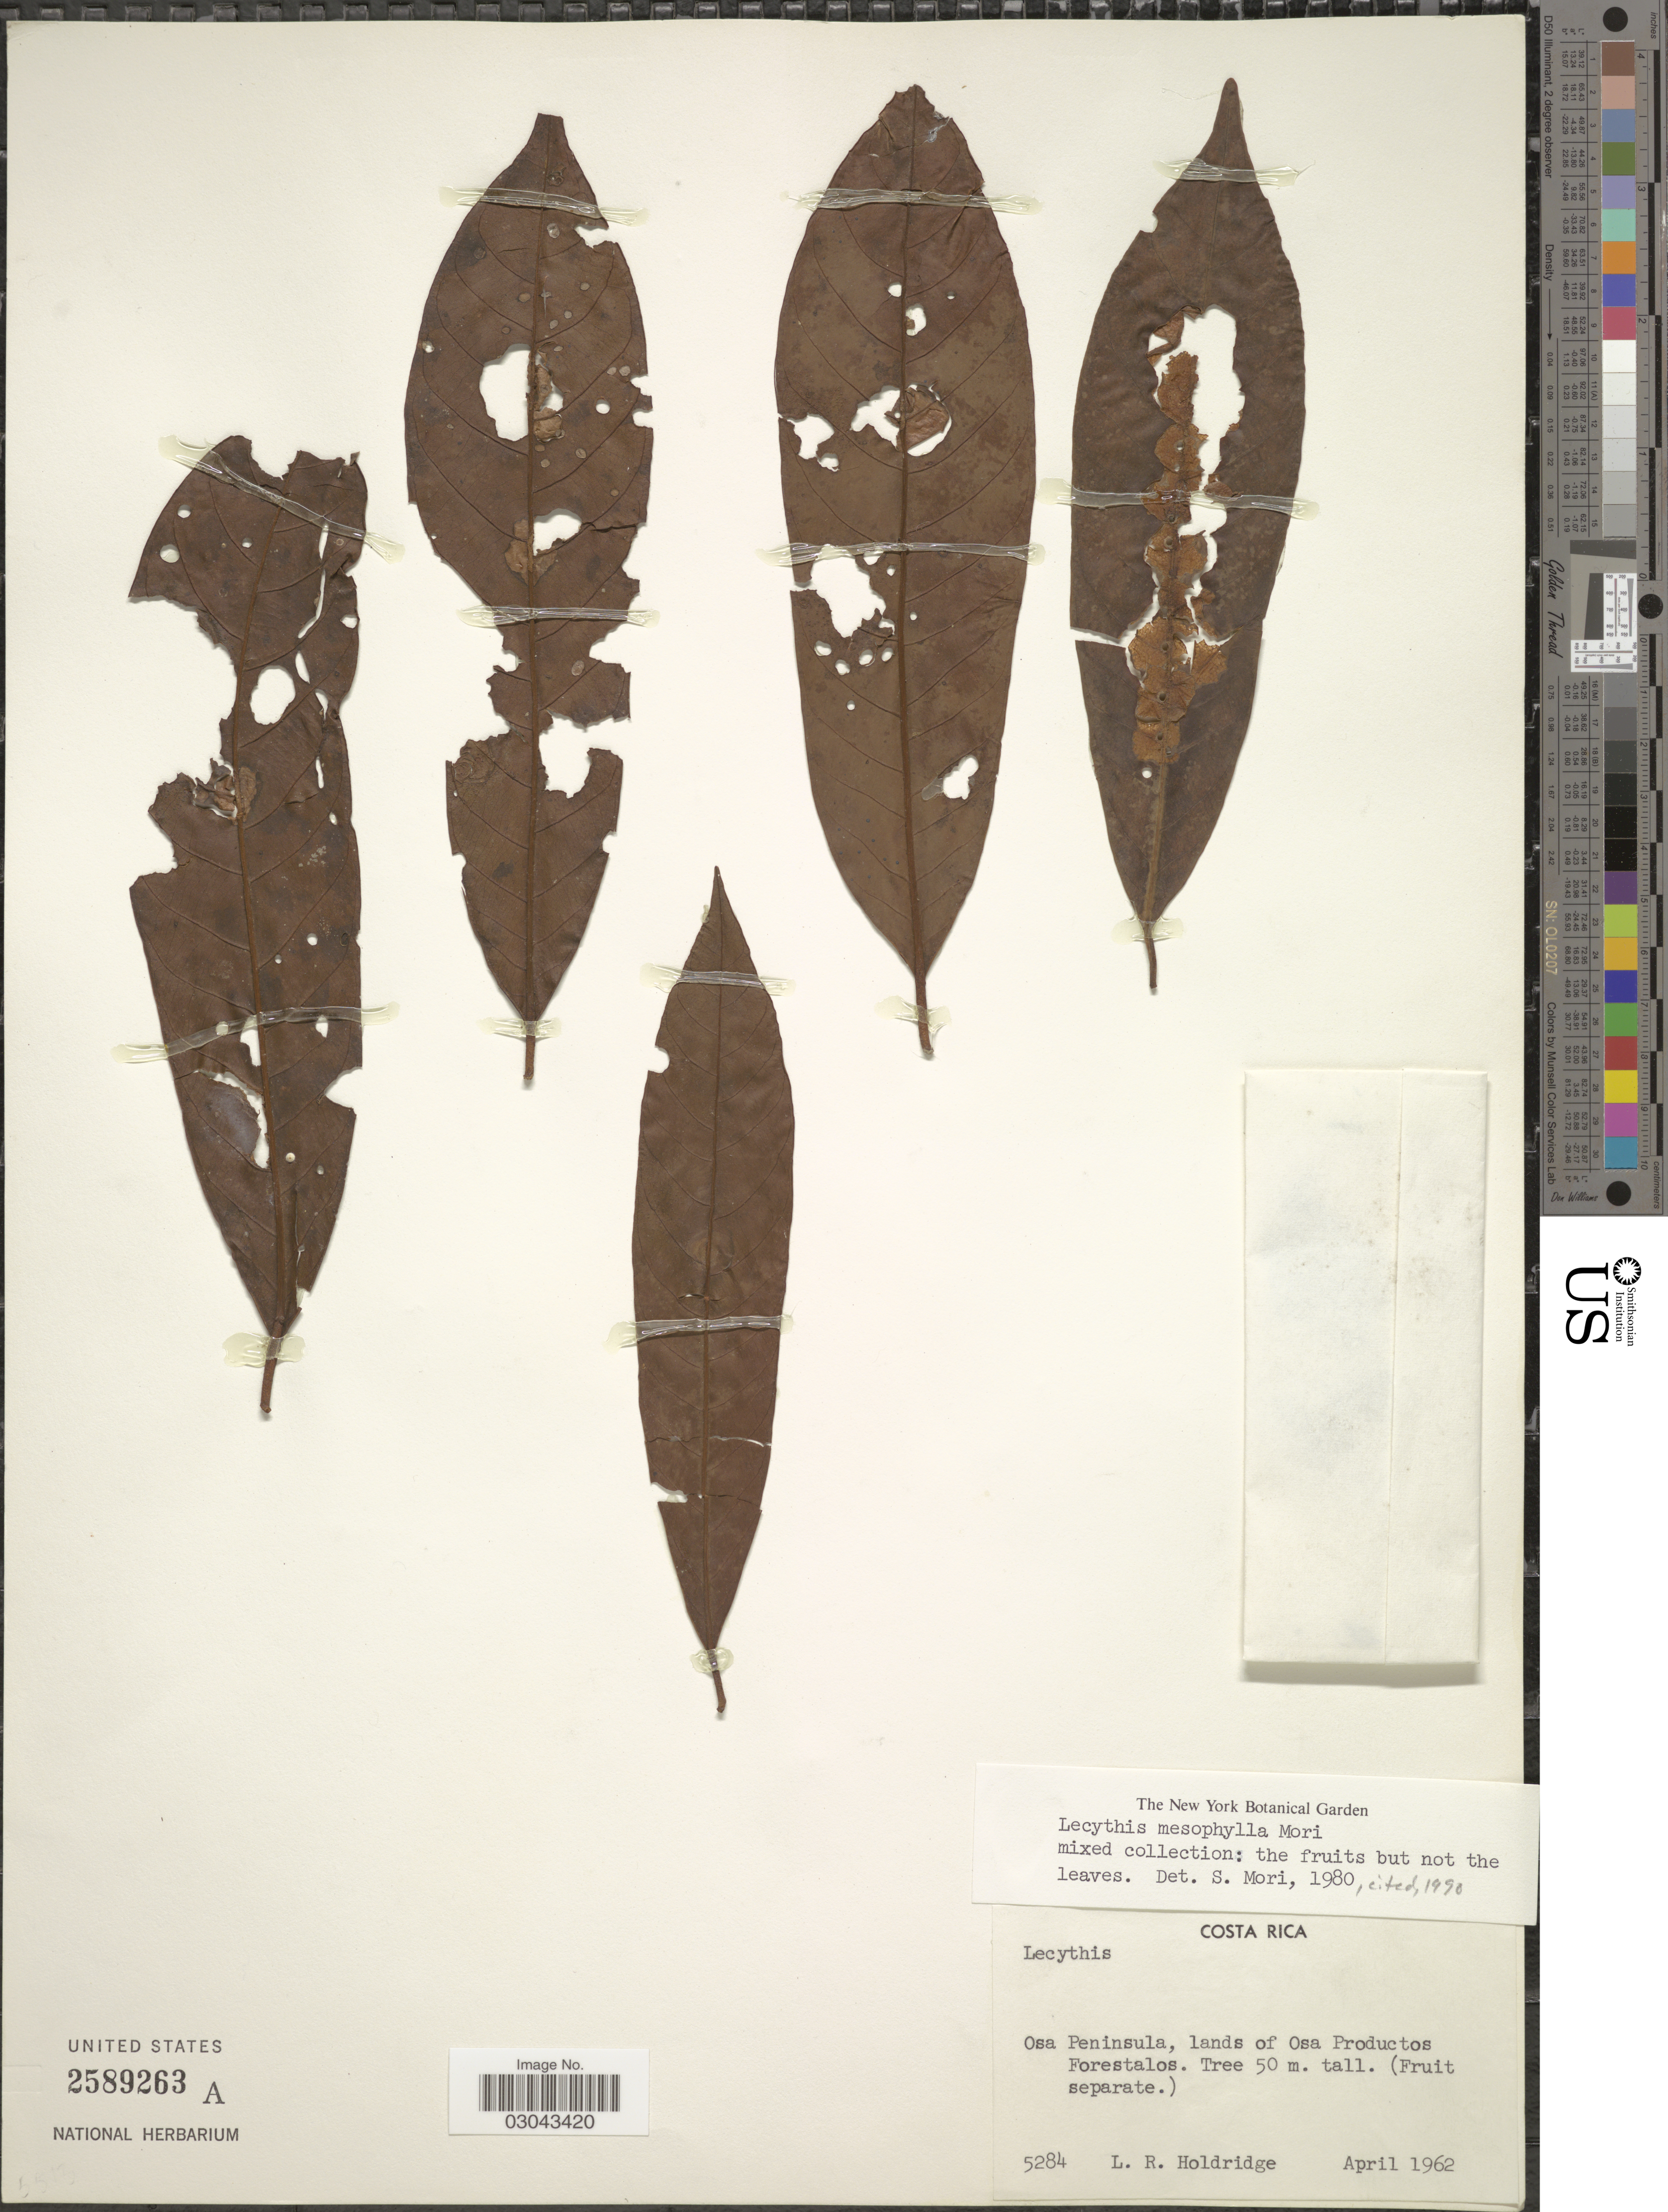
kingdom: Plantae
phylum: Tracheophyta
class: Magnoliopsida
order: Ericales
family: Lecythidaceae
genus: Lecythis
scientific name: Lecythis mesophylla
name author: S.A. Mori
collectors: L. Holdridge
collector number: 5284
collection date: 1962-04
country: Puerto Rico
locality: Osa Peninsula, lands of Osa Productos Forestalos.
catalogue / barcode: US 2589263A